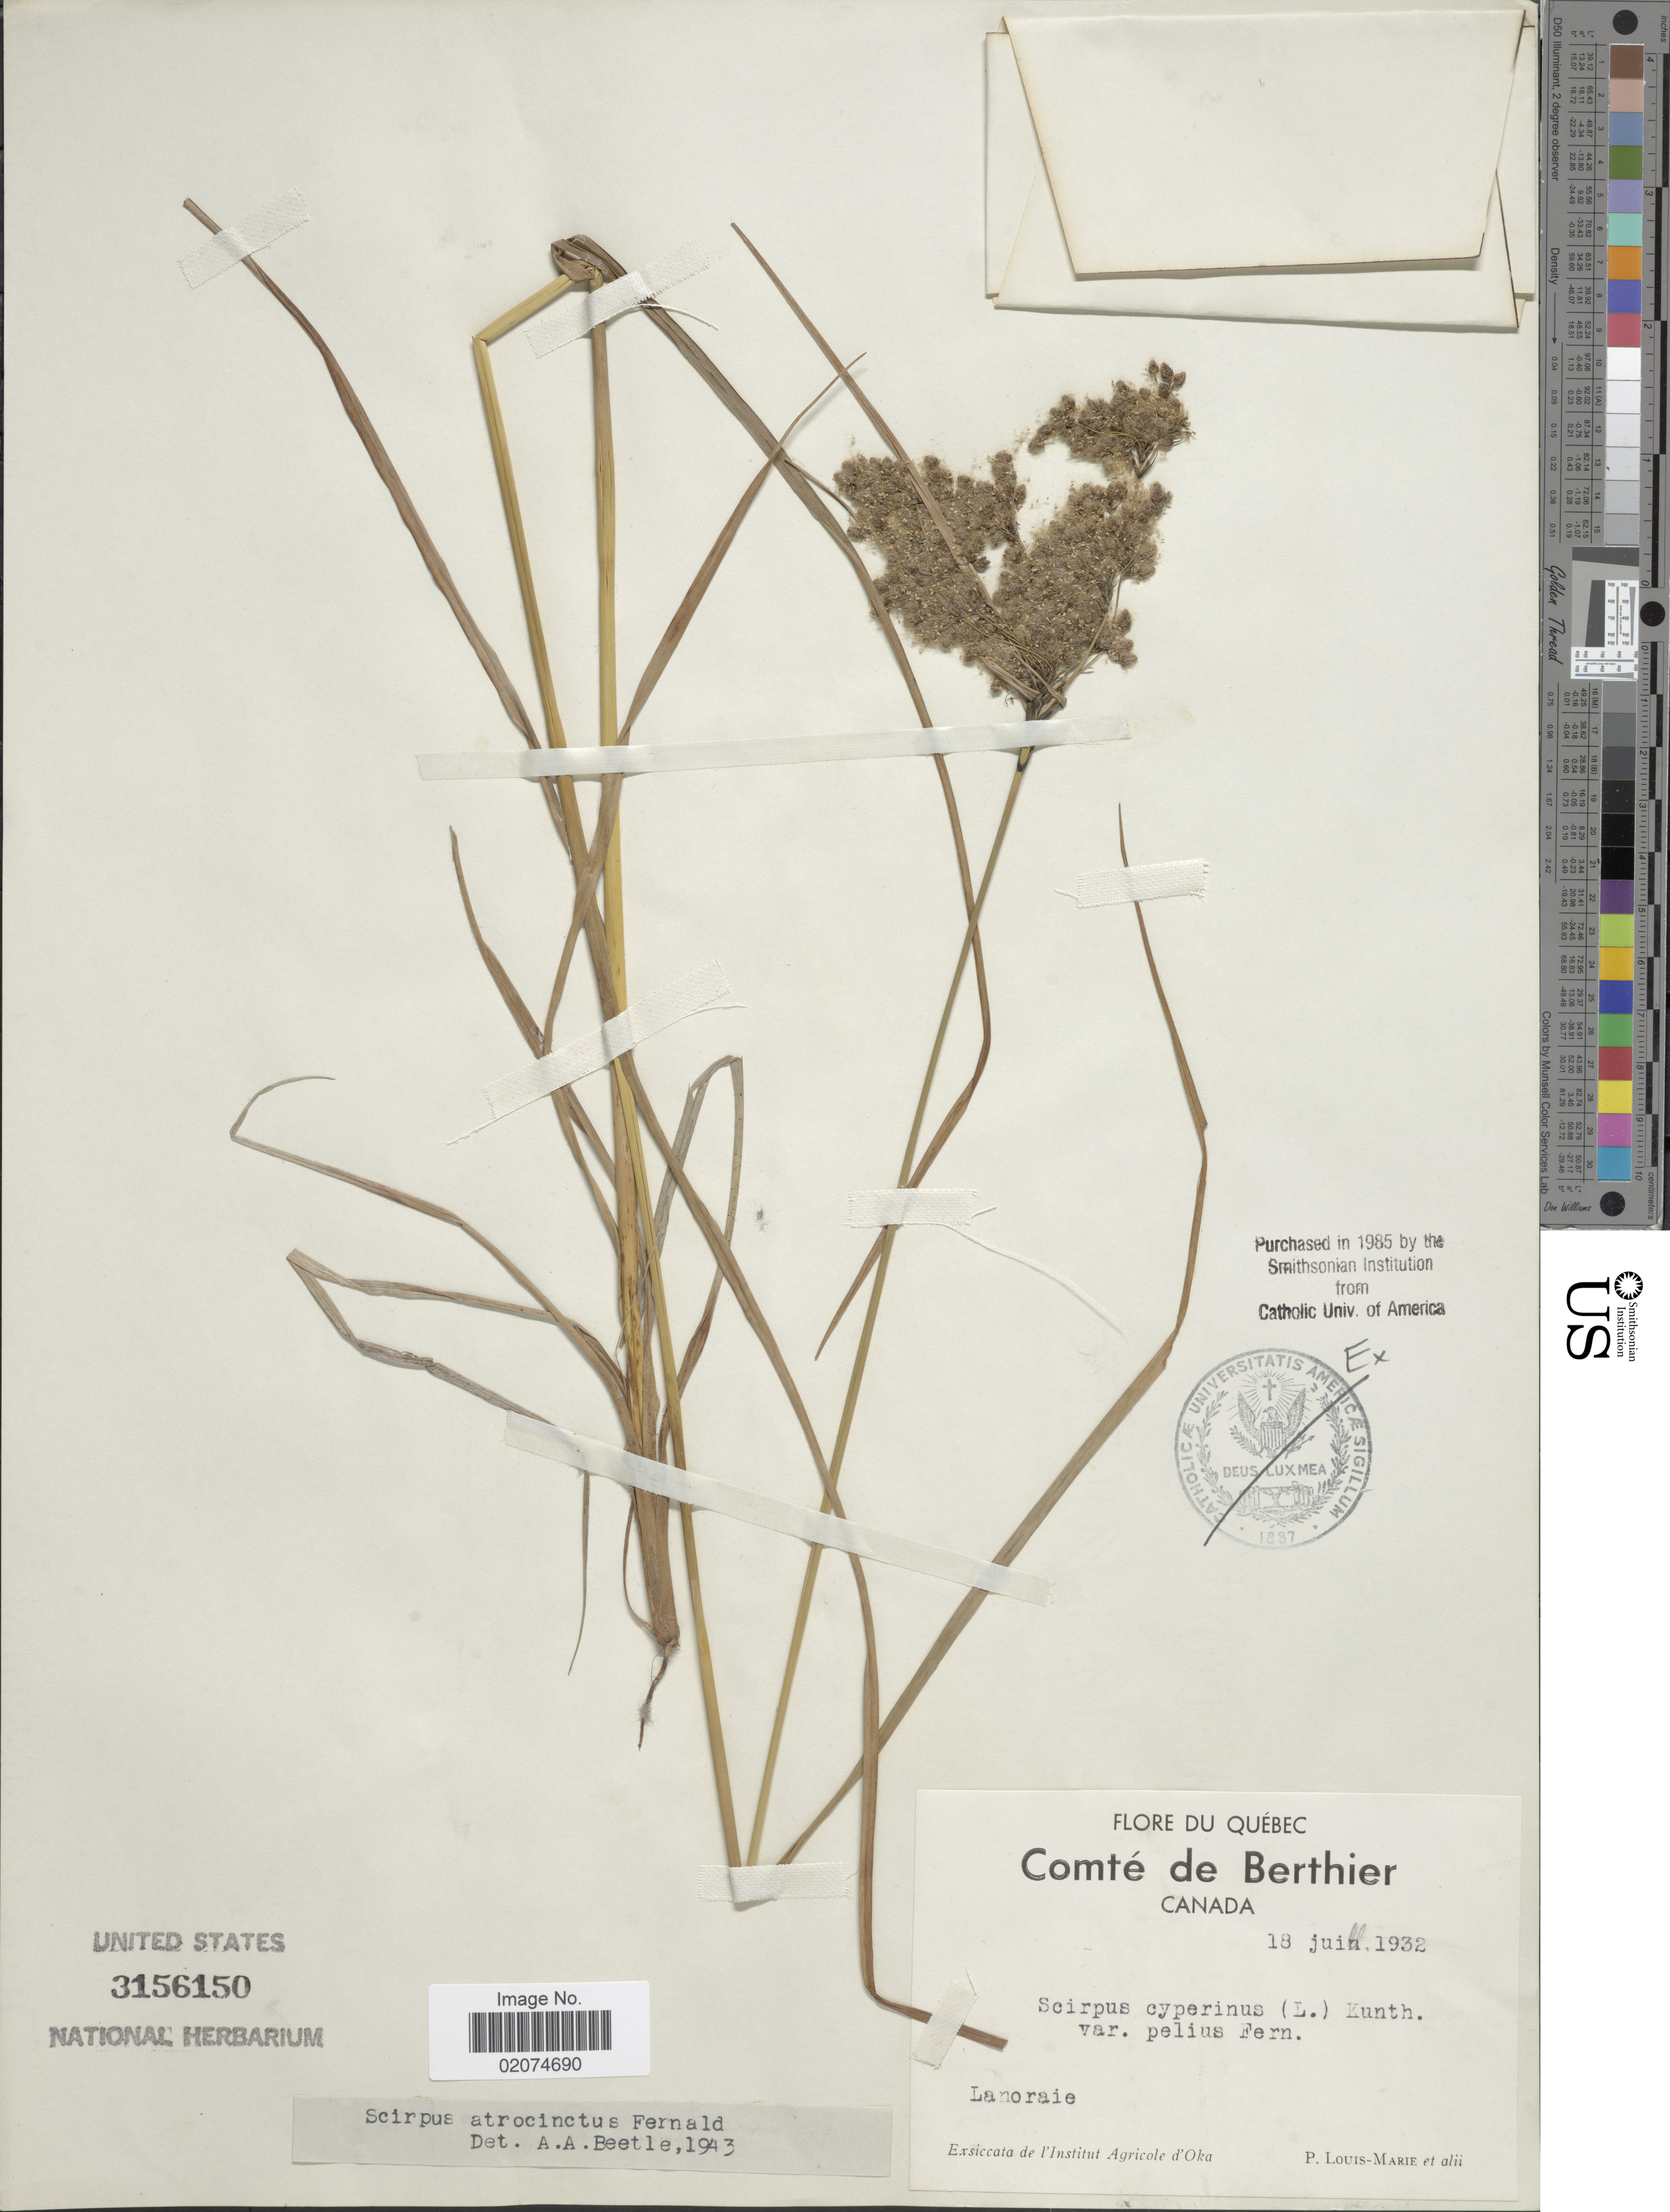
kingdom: Plantae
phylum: Tracheophyta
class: Liliopsida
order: Poales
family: Cyperaceae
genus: Scirpus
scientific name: Scirpus atrocinctus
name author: Fernald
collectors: L.-M. LaLonde & et al.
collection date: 1932-06-18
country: Canada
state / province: Quebec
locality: Quebec, Comte de Bethier. Lanoraie.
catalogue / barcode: US 3156150